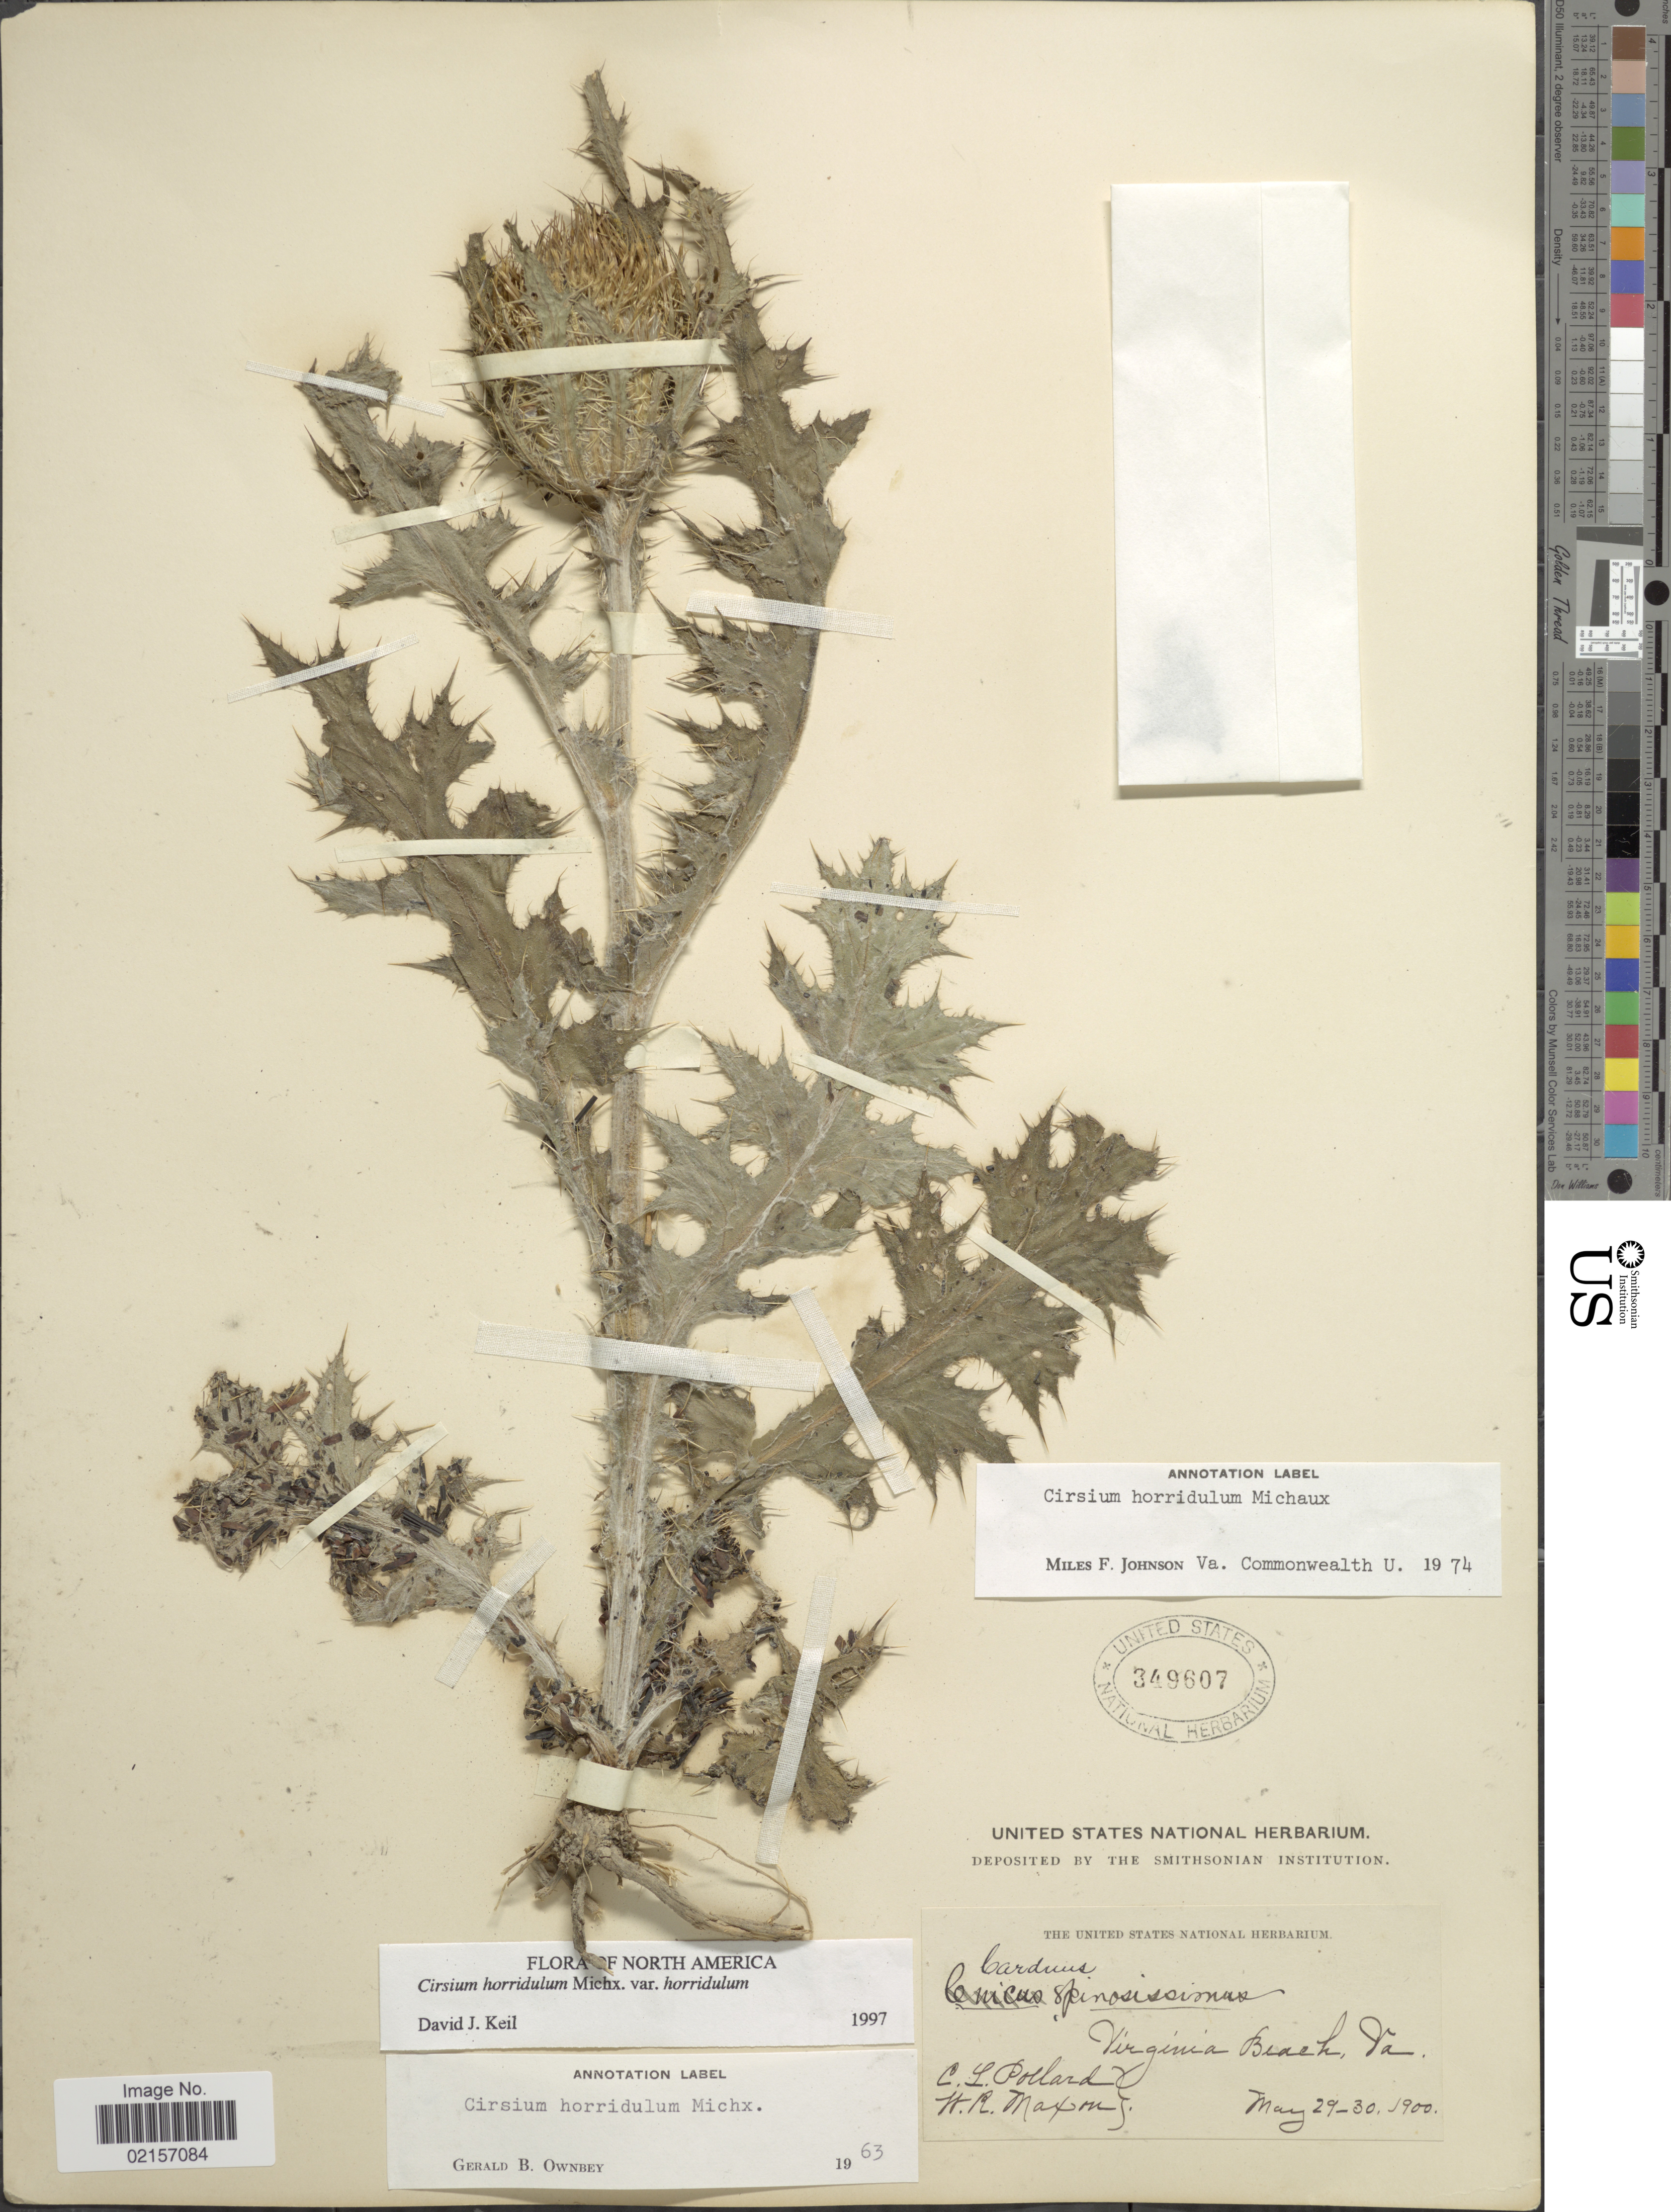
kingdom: Plantae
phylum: Tracheophyta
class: Magnoliopsida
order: Asterales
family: Asteraceae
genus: Cirsium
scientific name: Cirsium horridulum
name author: Michx.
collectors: C. L. Pollard & W. R. Maxon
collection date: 1900-05-29/1900-05-30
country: United States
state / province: Virginia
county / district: City of Virginia Beach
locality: Virginia Beach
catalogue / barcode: US 349607